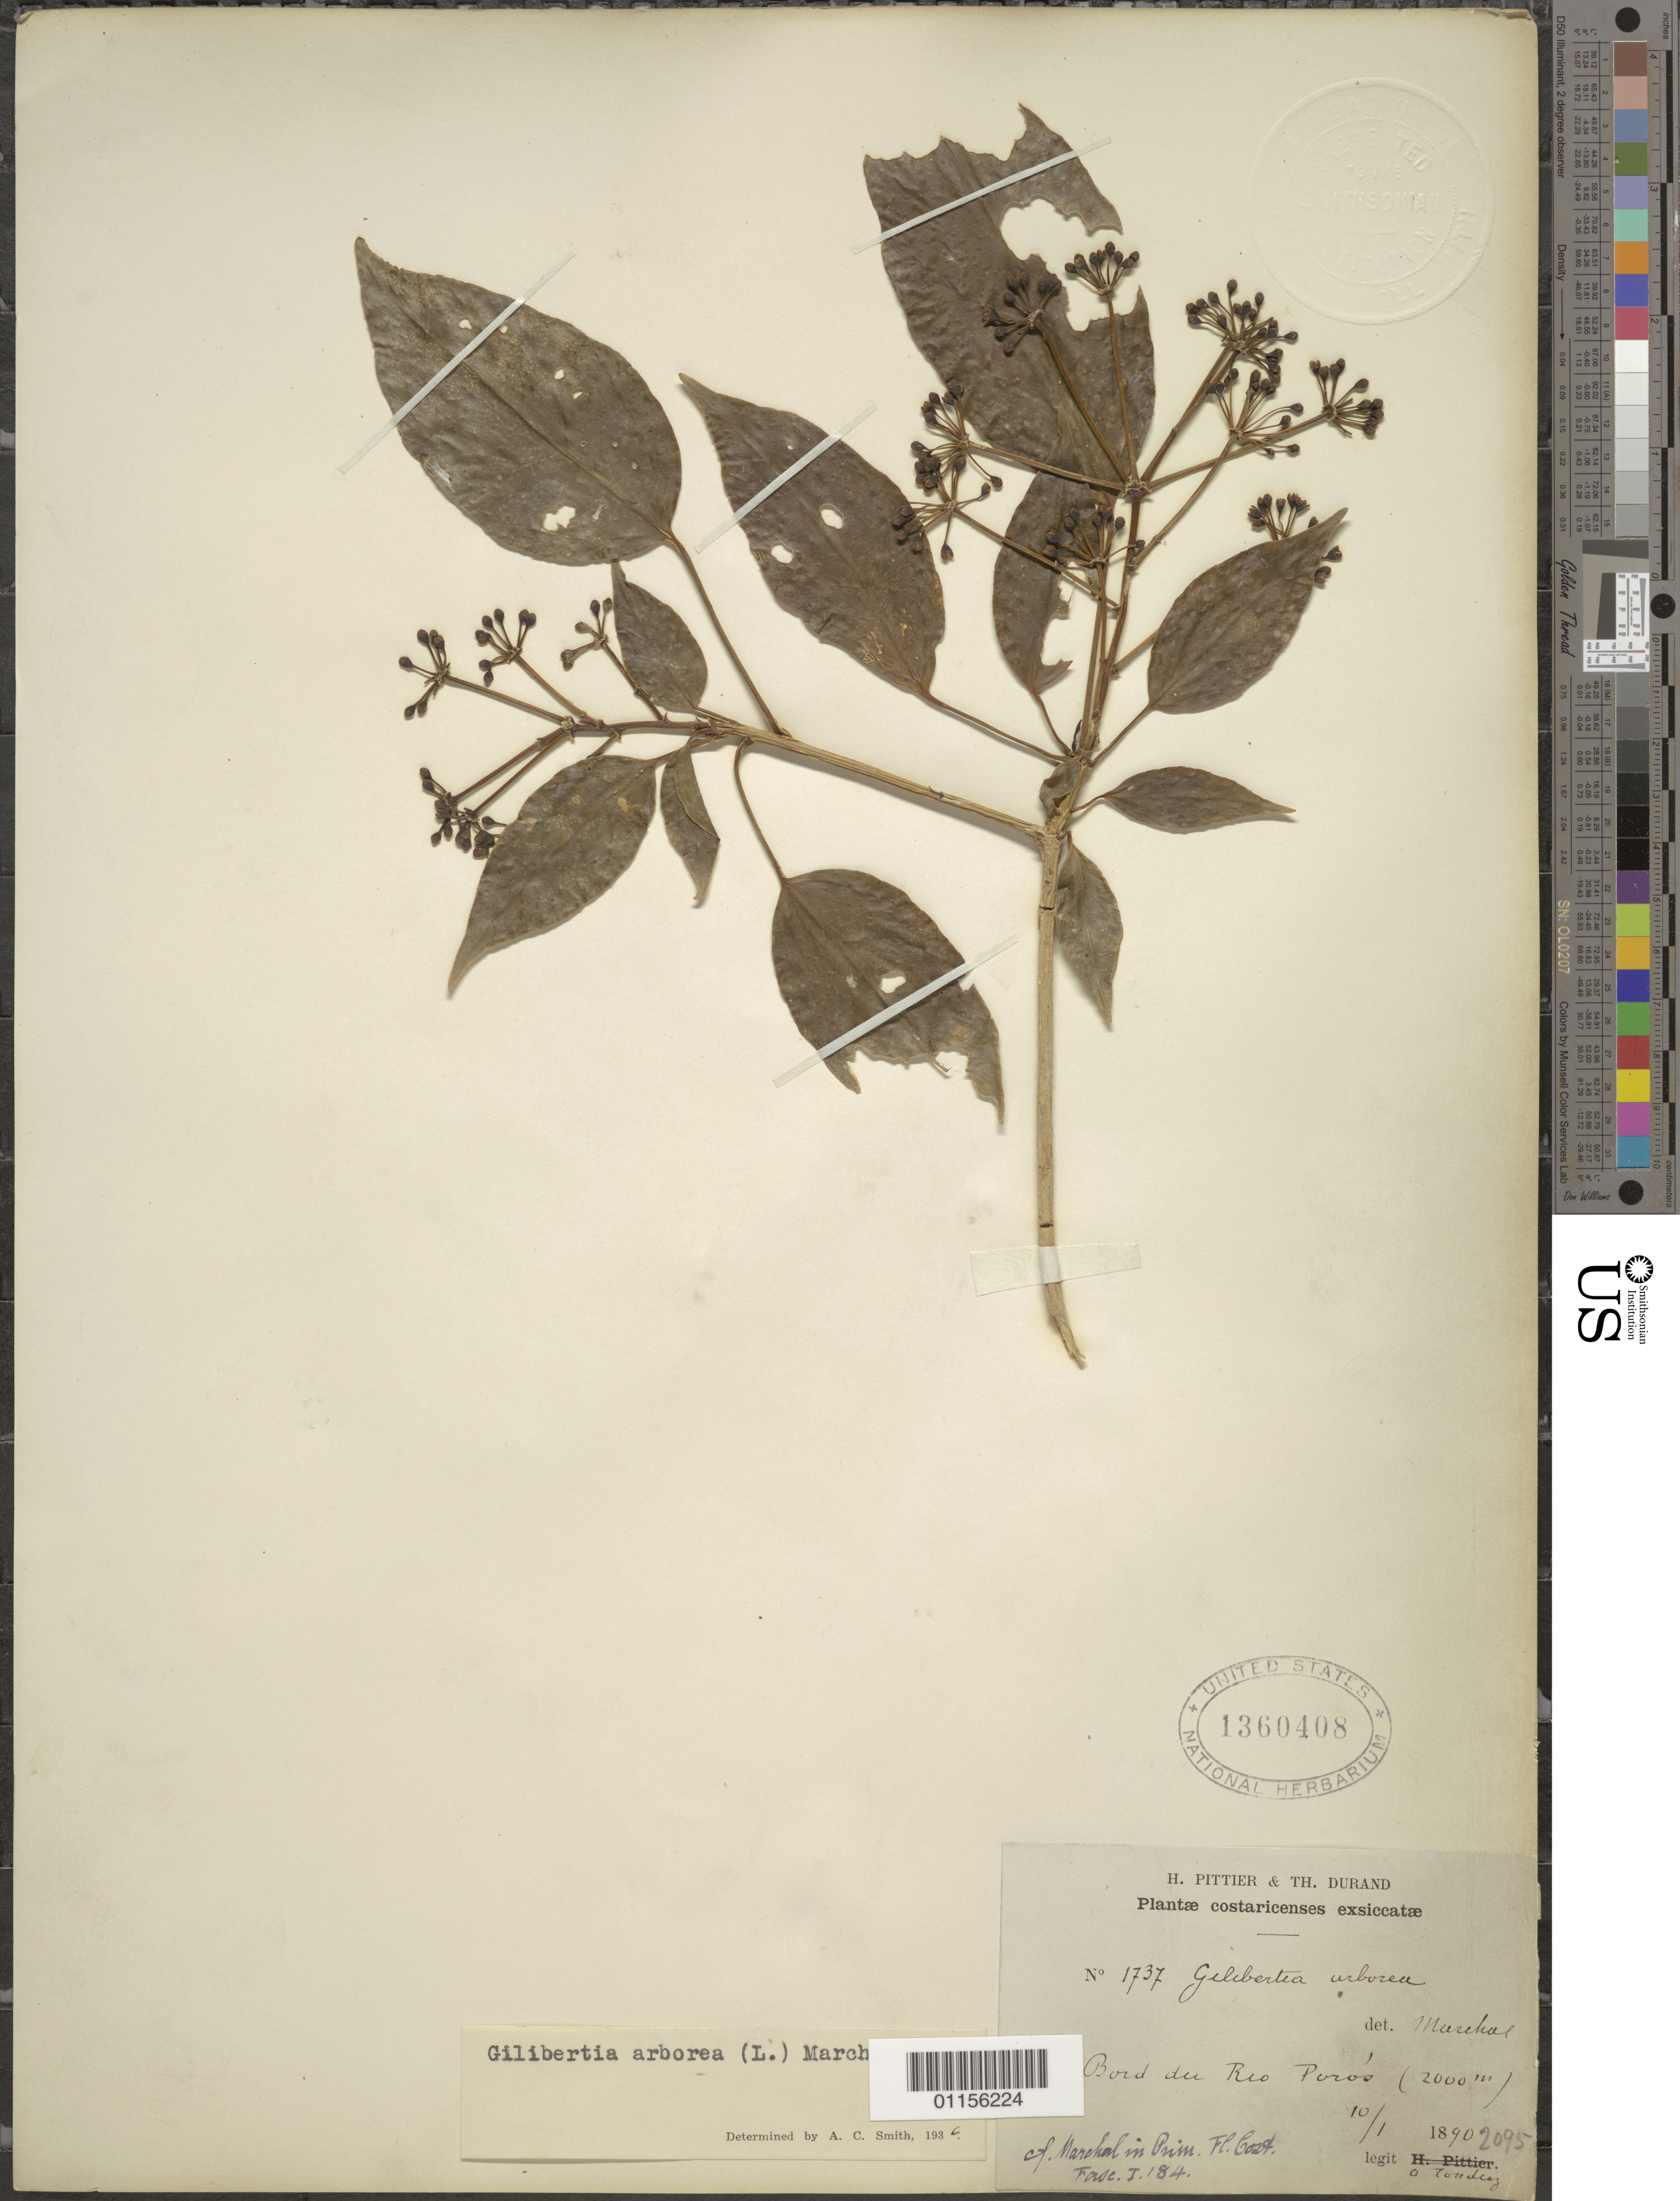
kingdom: Plantae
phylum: Tracheophyta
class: Magnoliopsida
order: Apiales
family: Araliaceae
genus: Dendropanax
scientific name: Dendropanax arboreus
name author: (L.) Decne. & Planch.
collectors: A. Tonduz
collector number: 1737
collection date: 1890-01-10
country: Costa Rica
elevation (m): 2000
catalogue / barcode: US 1360408